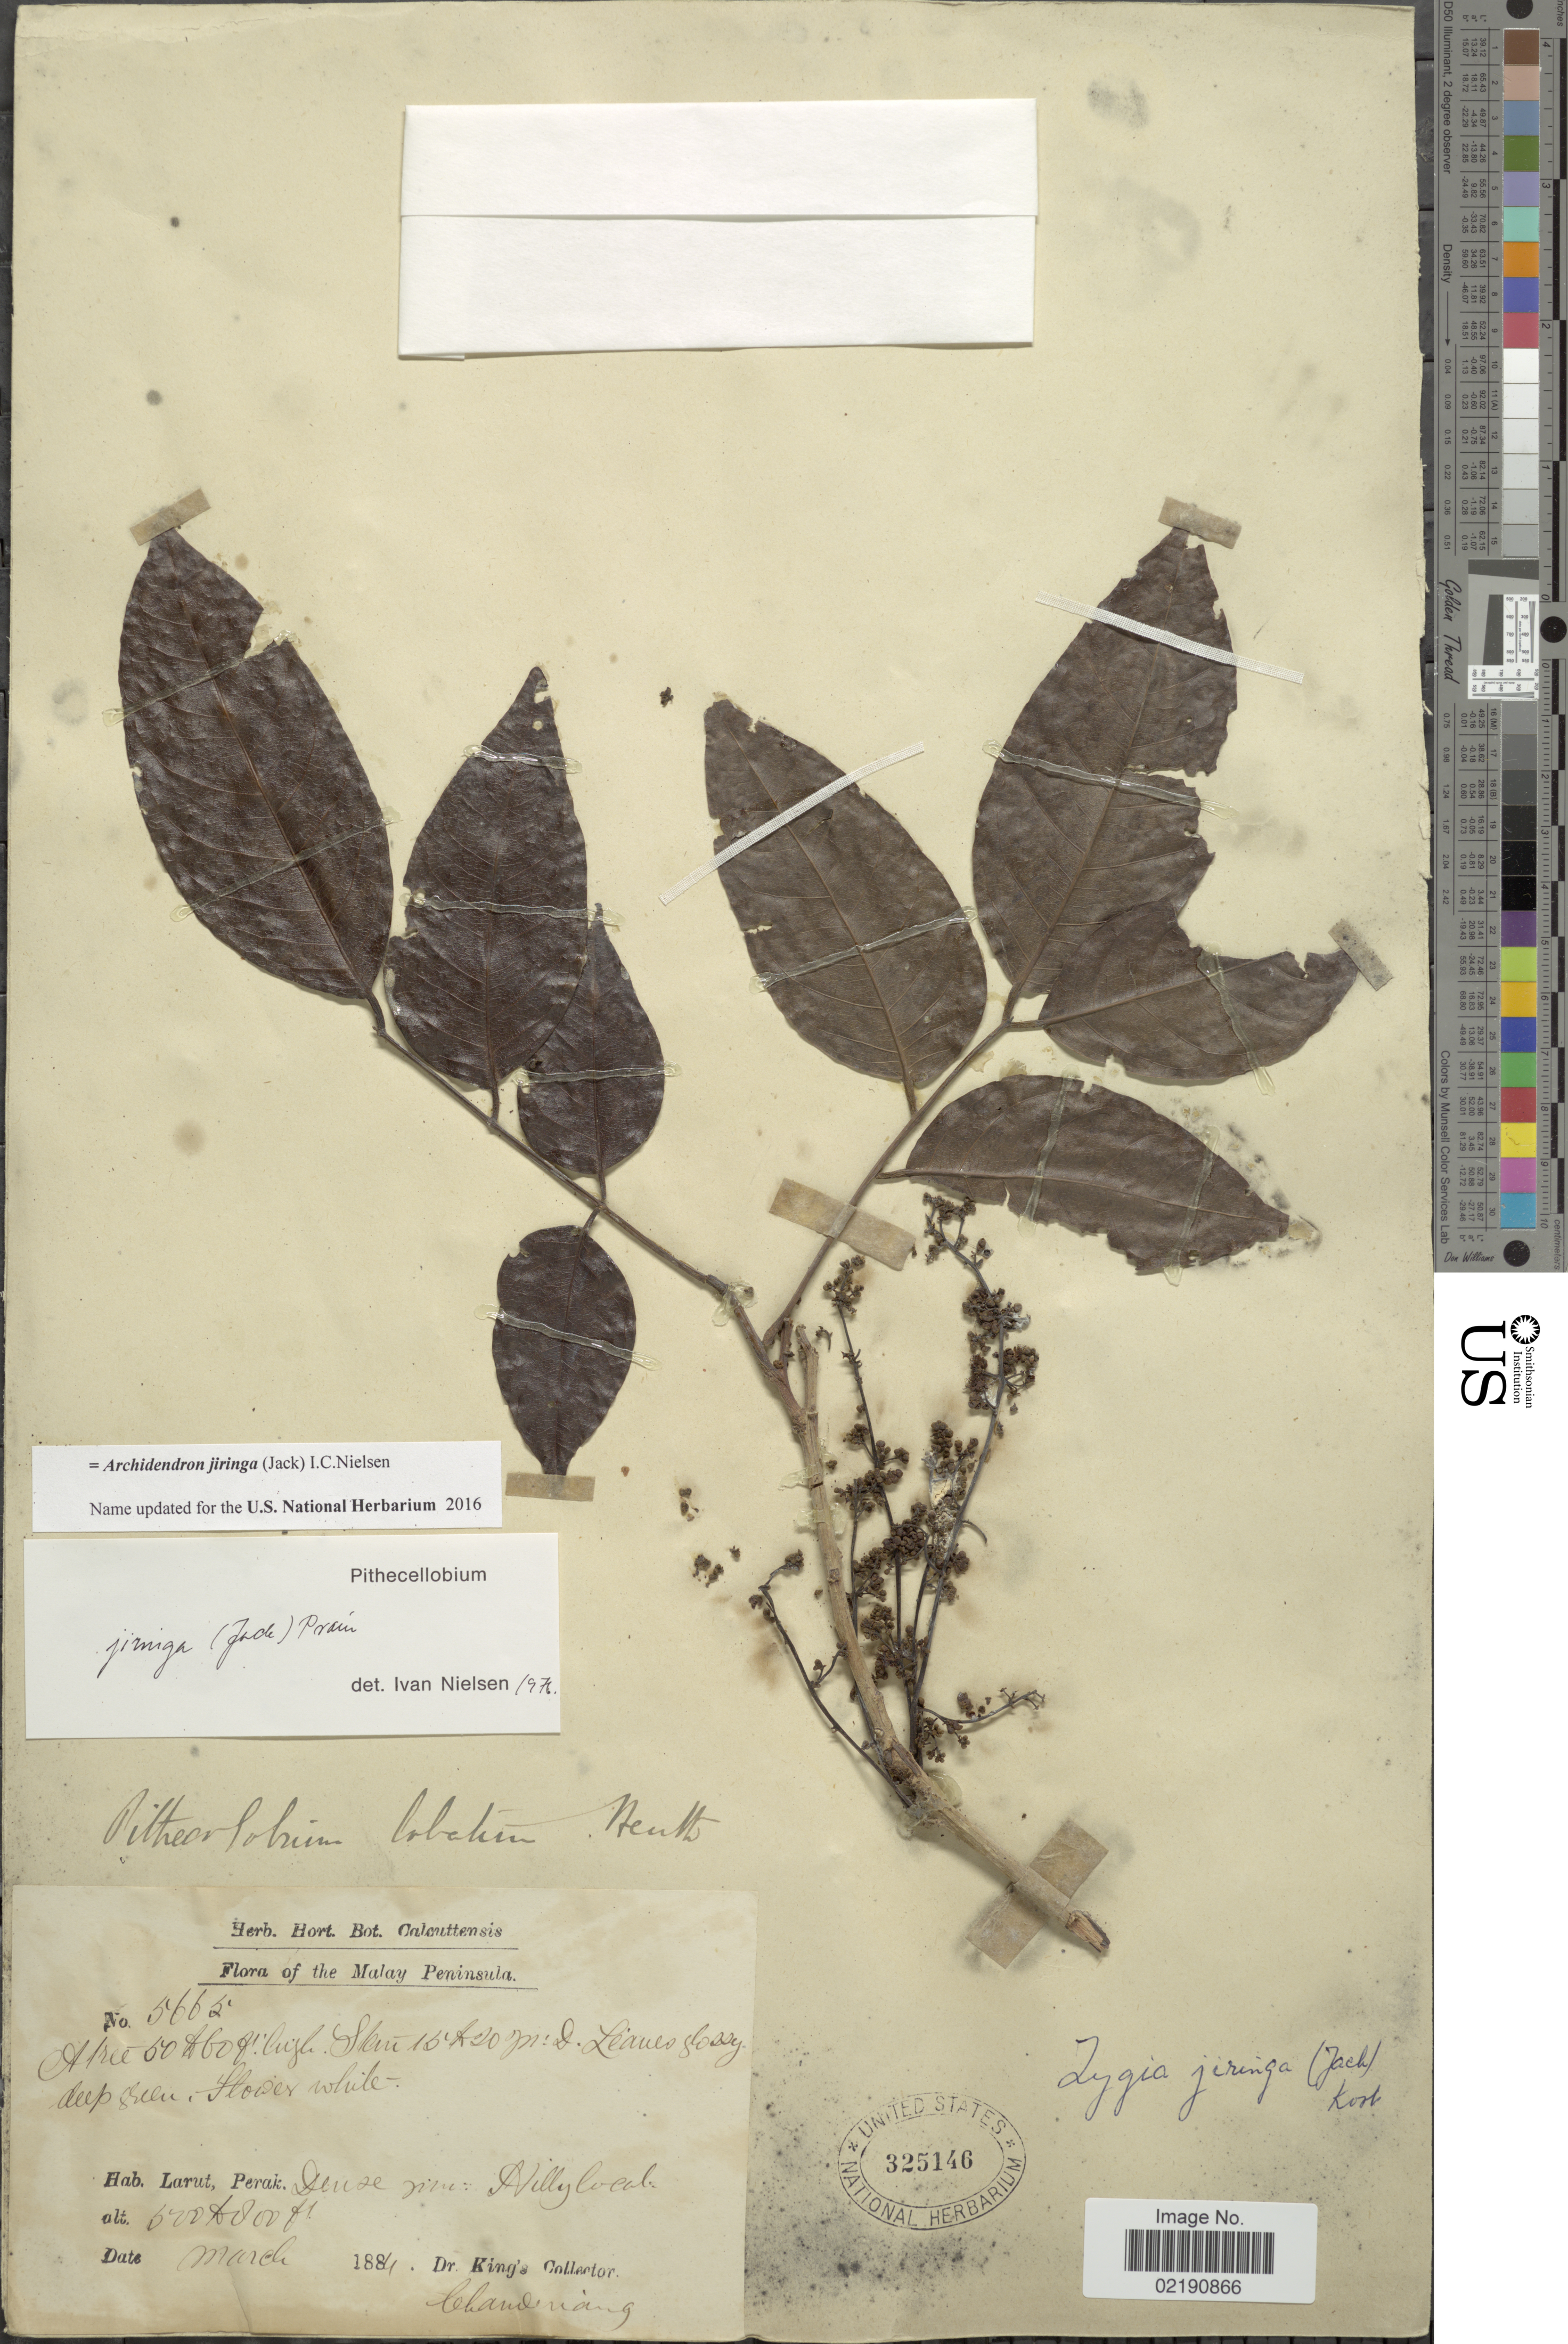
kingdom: Plantae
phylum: Tracheophyta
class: Magnoliopsida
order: Fabales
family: Fabaceae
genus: Archidendron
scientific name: Archidendron jiringa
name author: (Jack) I.C. Nielsen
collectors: Dr. King's collector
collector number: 5665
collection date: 1884-03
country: Malaysia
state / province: Perak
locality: Larut, Dense pine: Hilly local, Malay Peninsula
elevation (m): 152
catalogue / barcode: US 325146